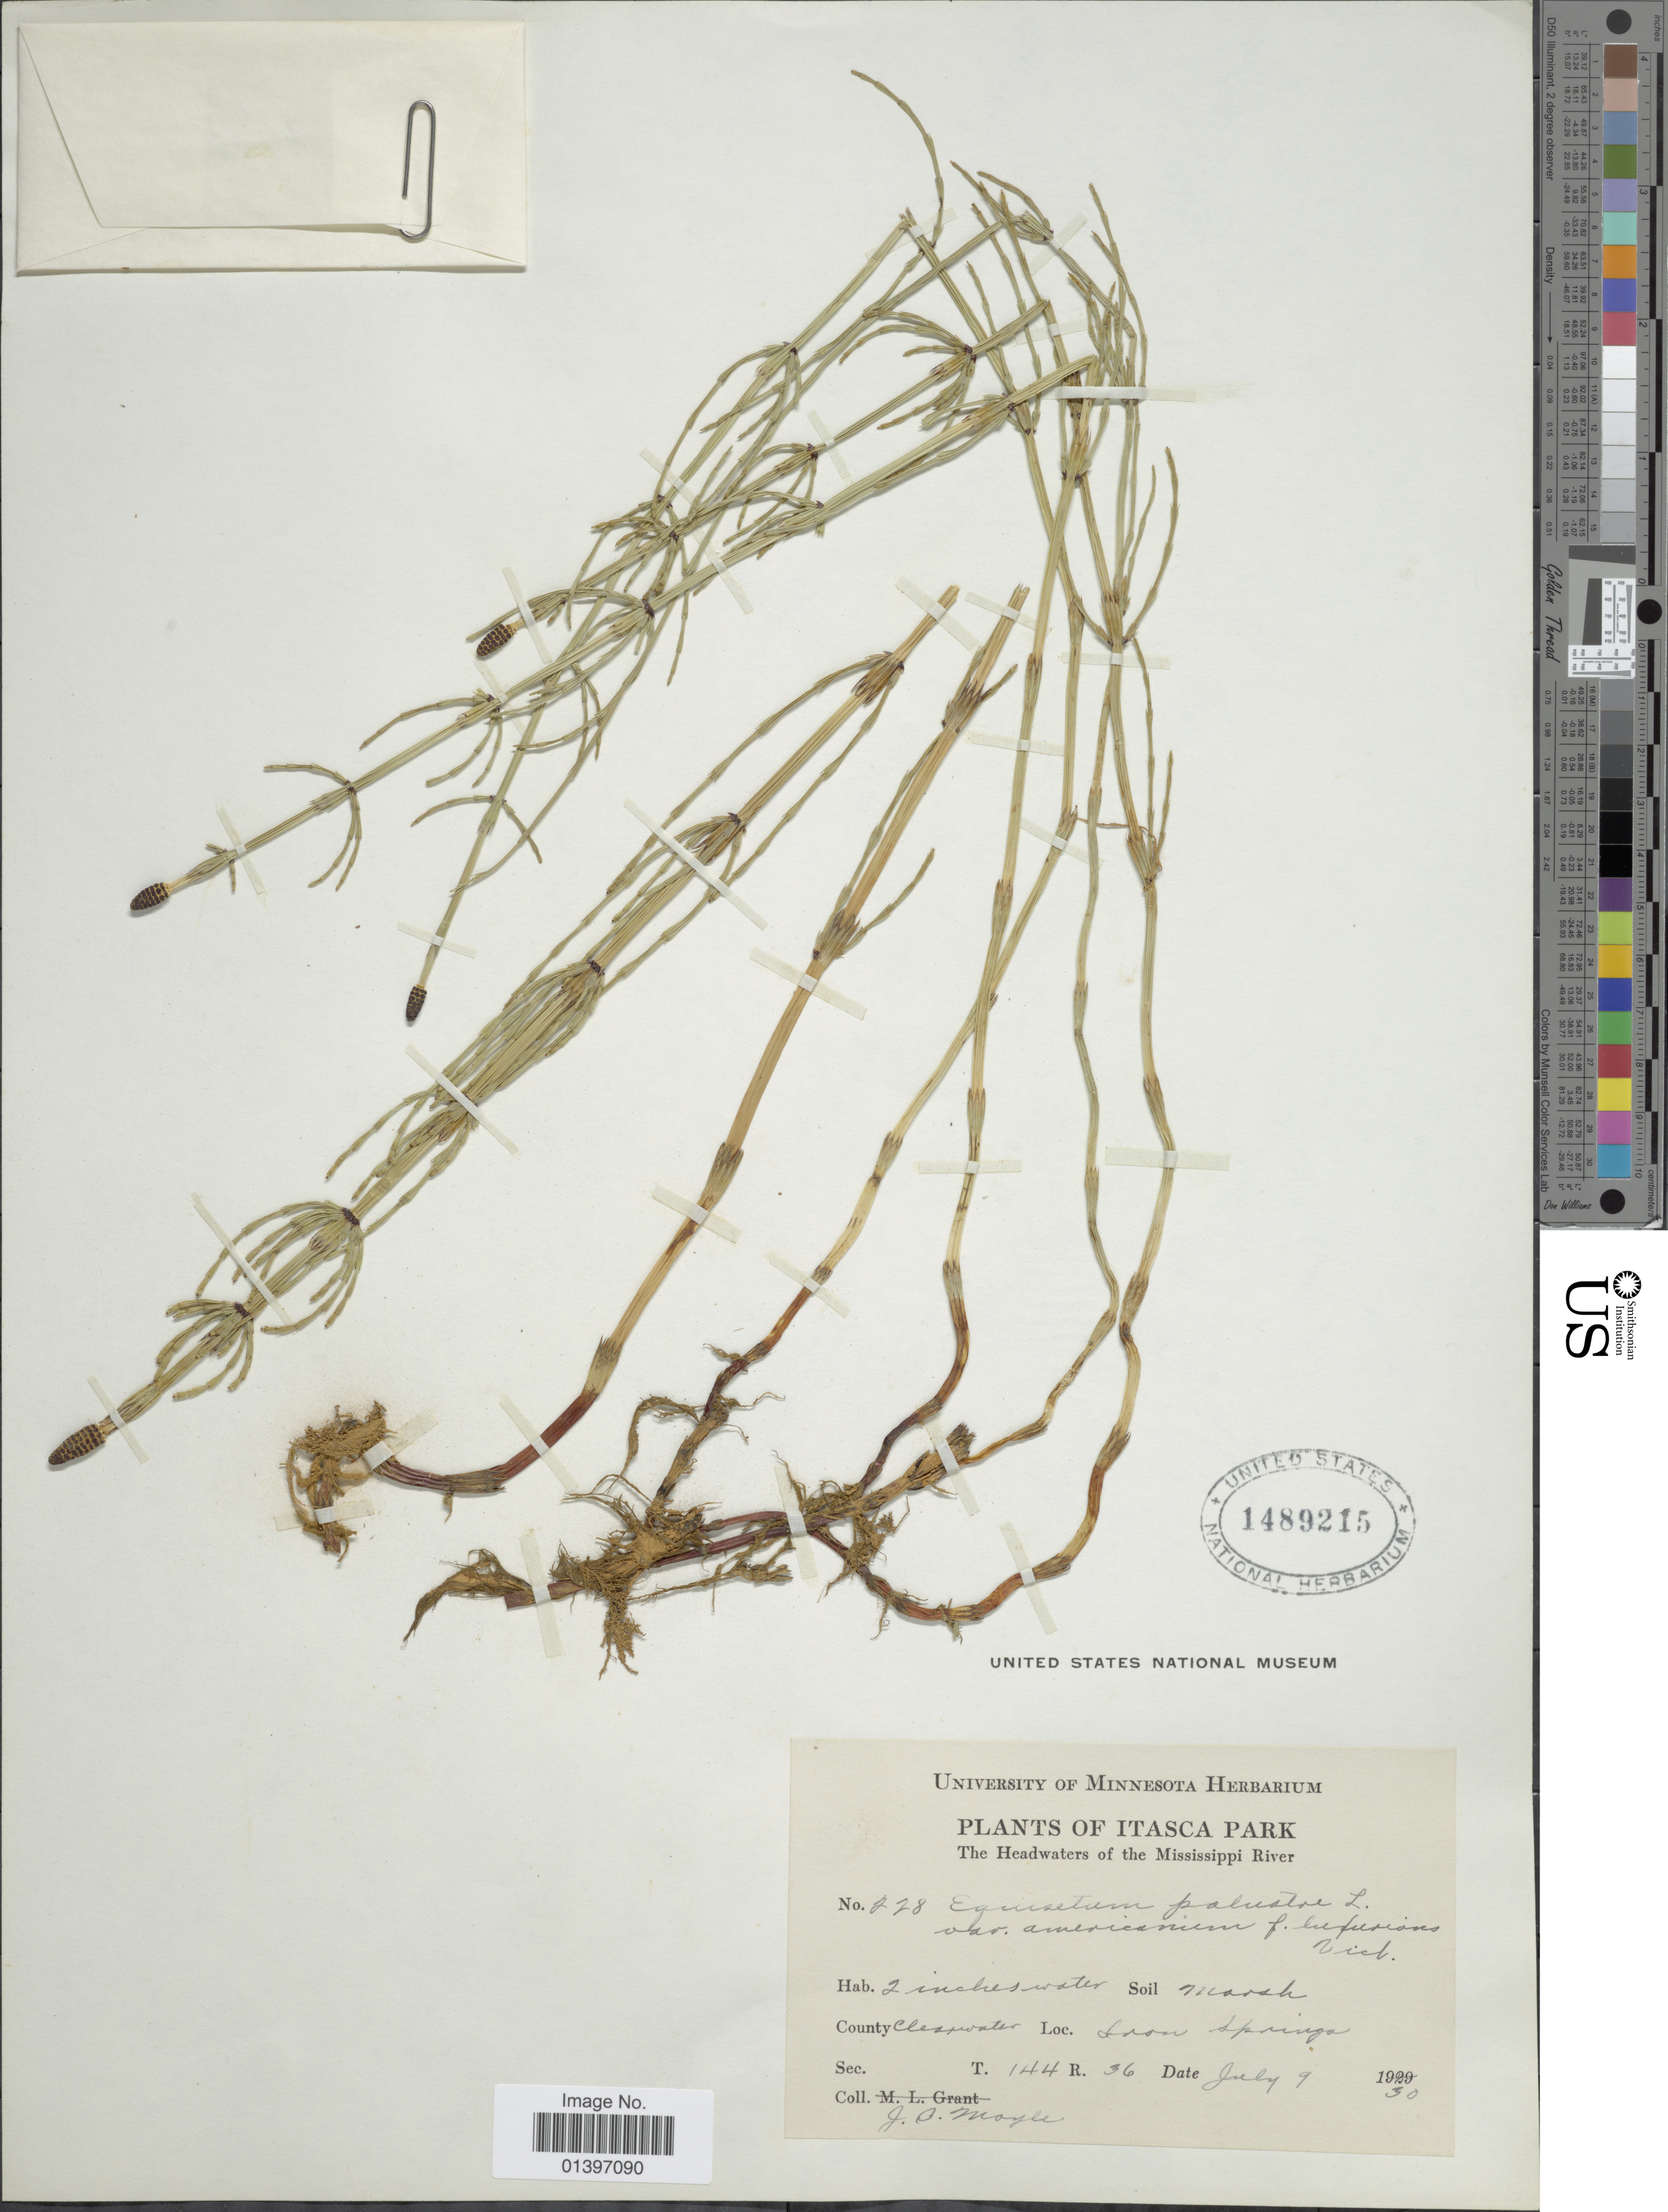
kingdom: Plantae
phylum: Tracheophyta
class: Polypodiopsida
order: Equisetales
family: Equisetaceae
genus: Equisetum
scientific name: Equisetum palustre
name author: L.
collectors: J. Moyle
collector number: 228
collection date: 1930-07-09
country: United States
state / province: Minnesota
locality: Itasca Park, The Headwaters of the Mississippi River, County Clearwater, Grow Springs, T.144 R.36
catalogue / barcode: US 1489215